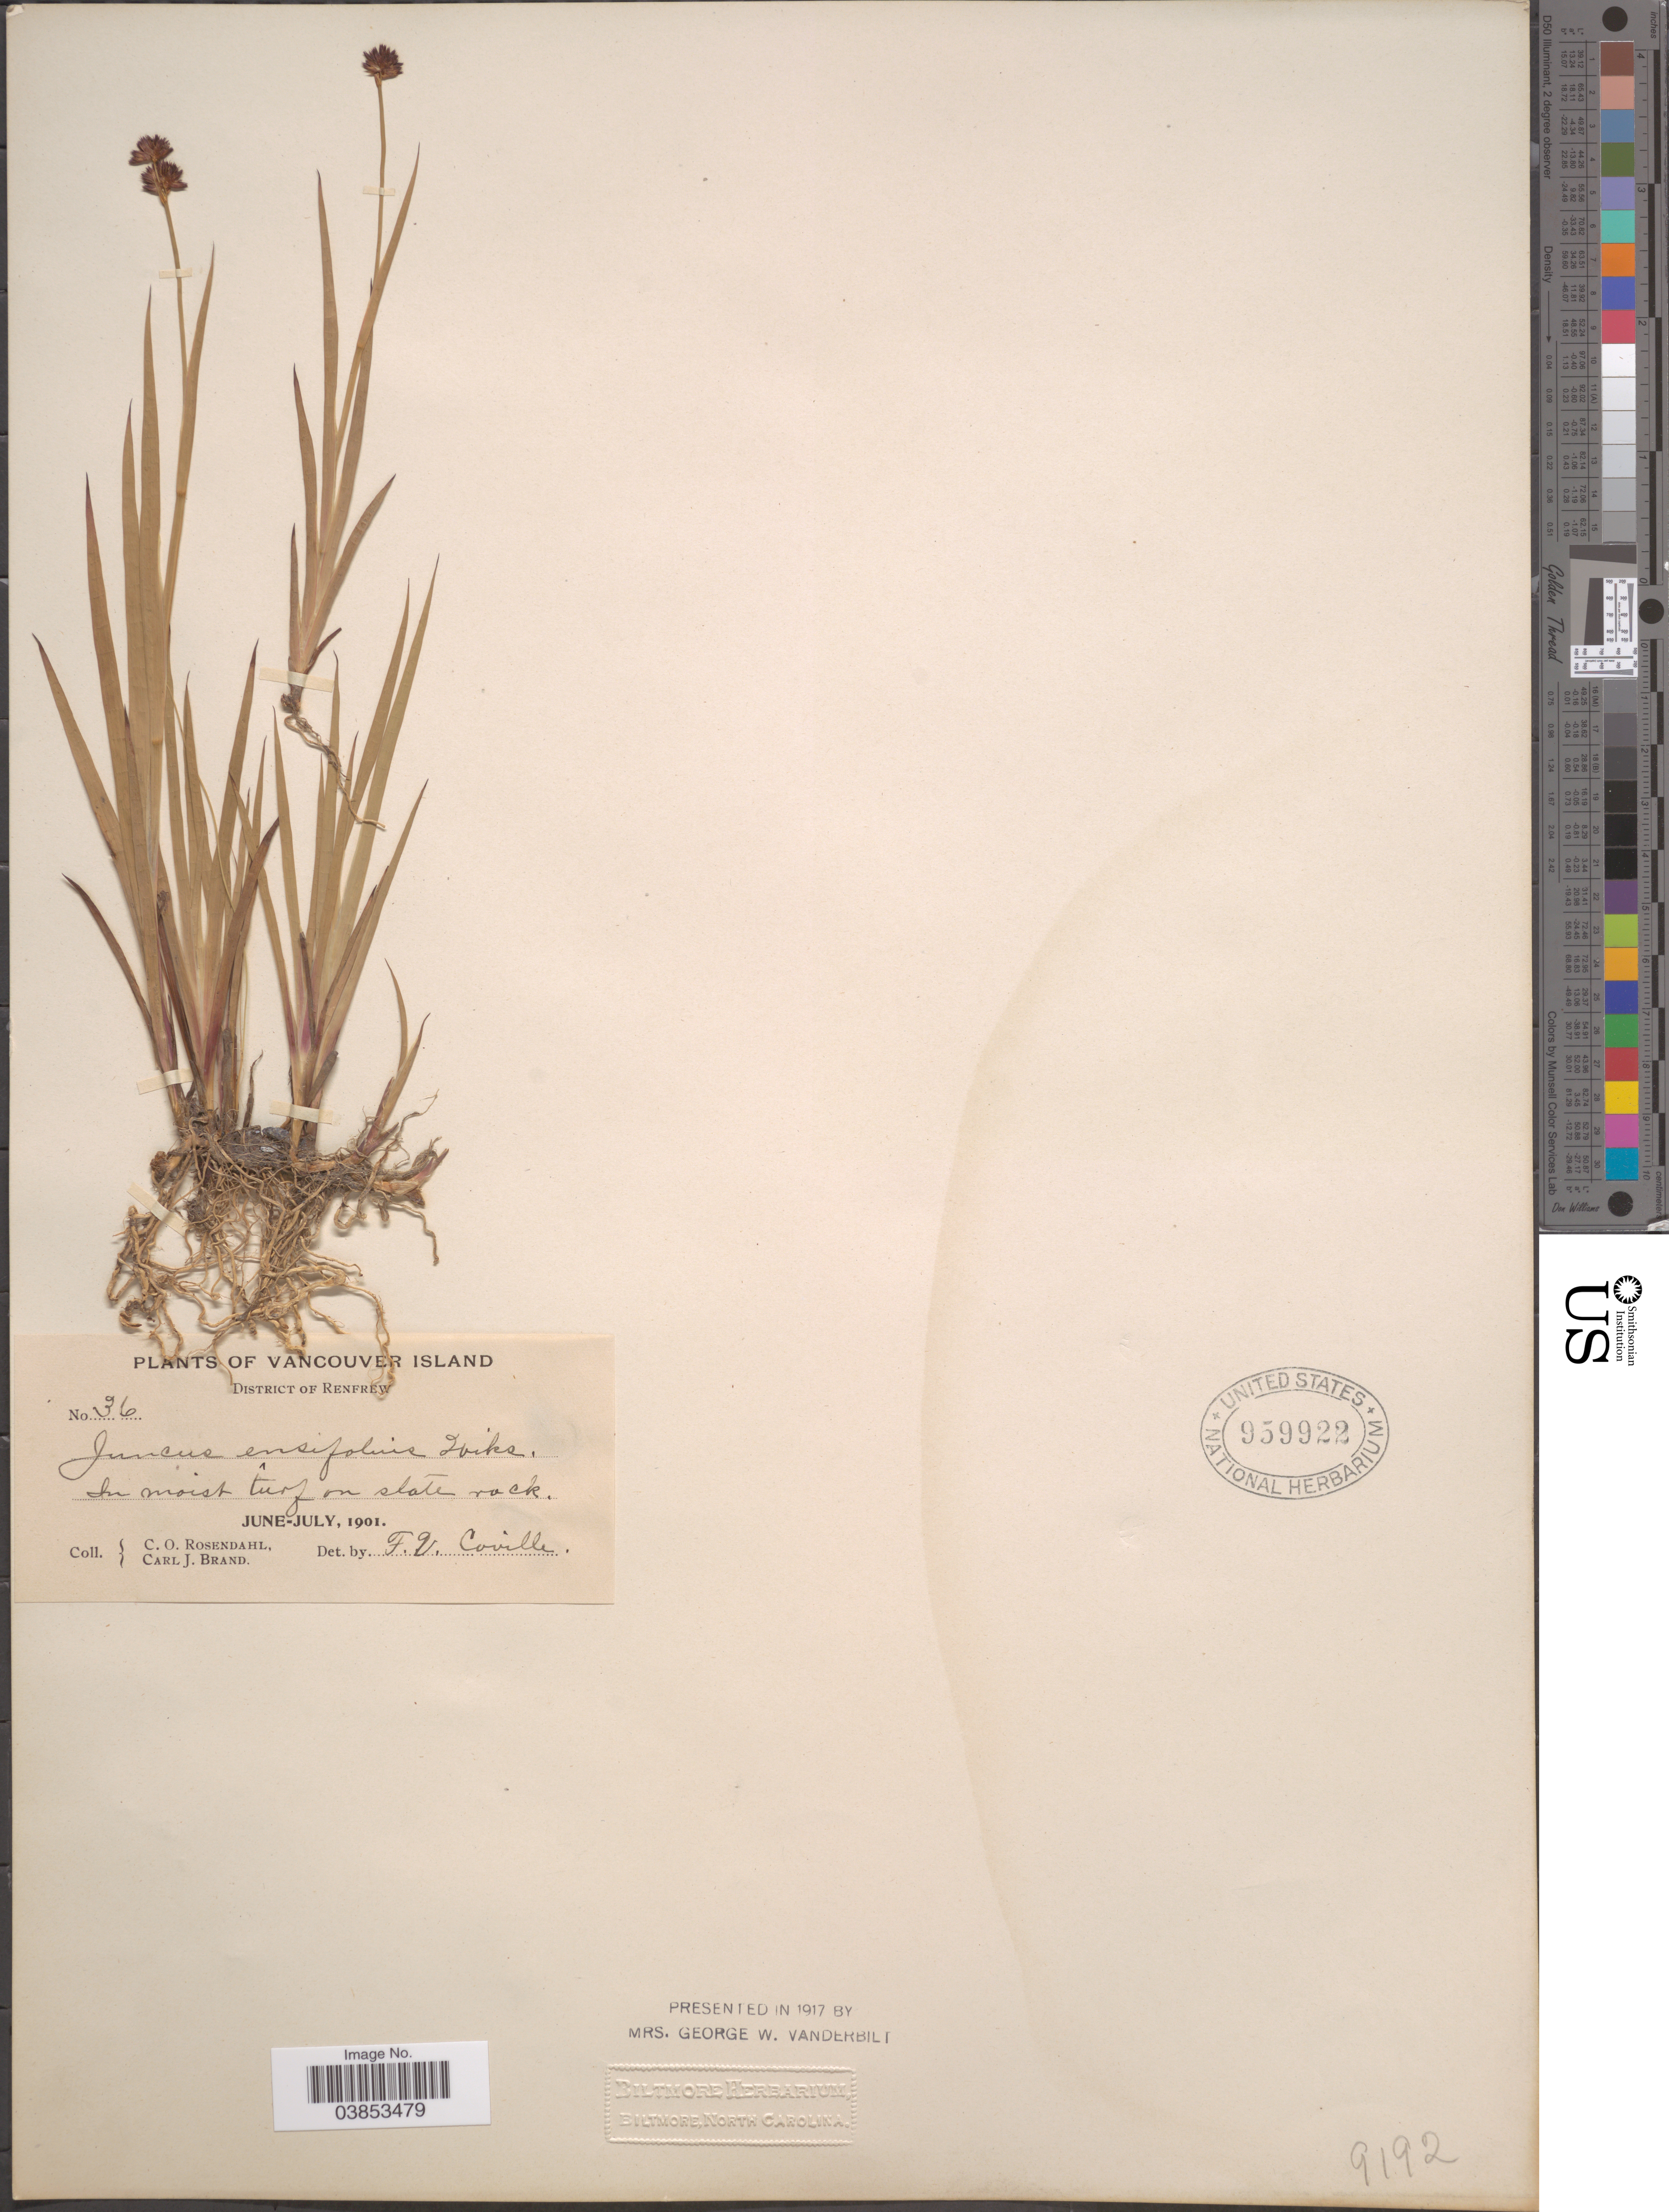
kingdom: Plantae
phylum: Tracheophyta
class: Liliopsida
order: Poales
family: Juncaceae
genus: Juncus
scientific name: Juncus ensifolius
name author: Wikstr.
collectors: C. O. Rosendahl & C. J. Brand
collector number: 36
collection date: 1901-06/1901-07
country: Canada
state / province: British Columbia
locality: Vancouver Island. District of Renfrew.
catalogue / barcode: US 959922